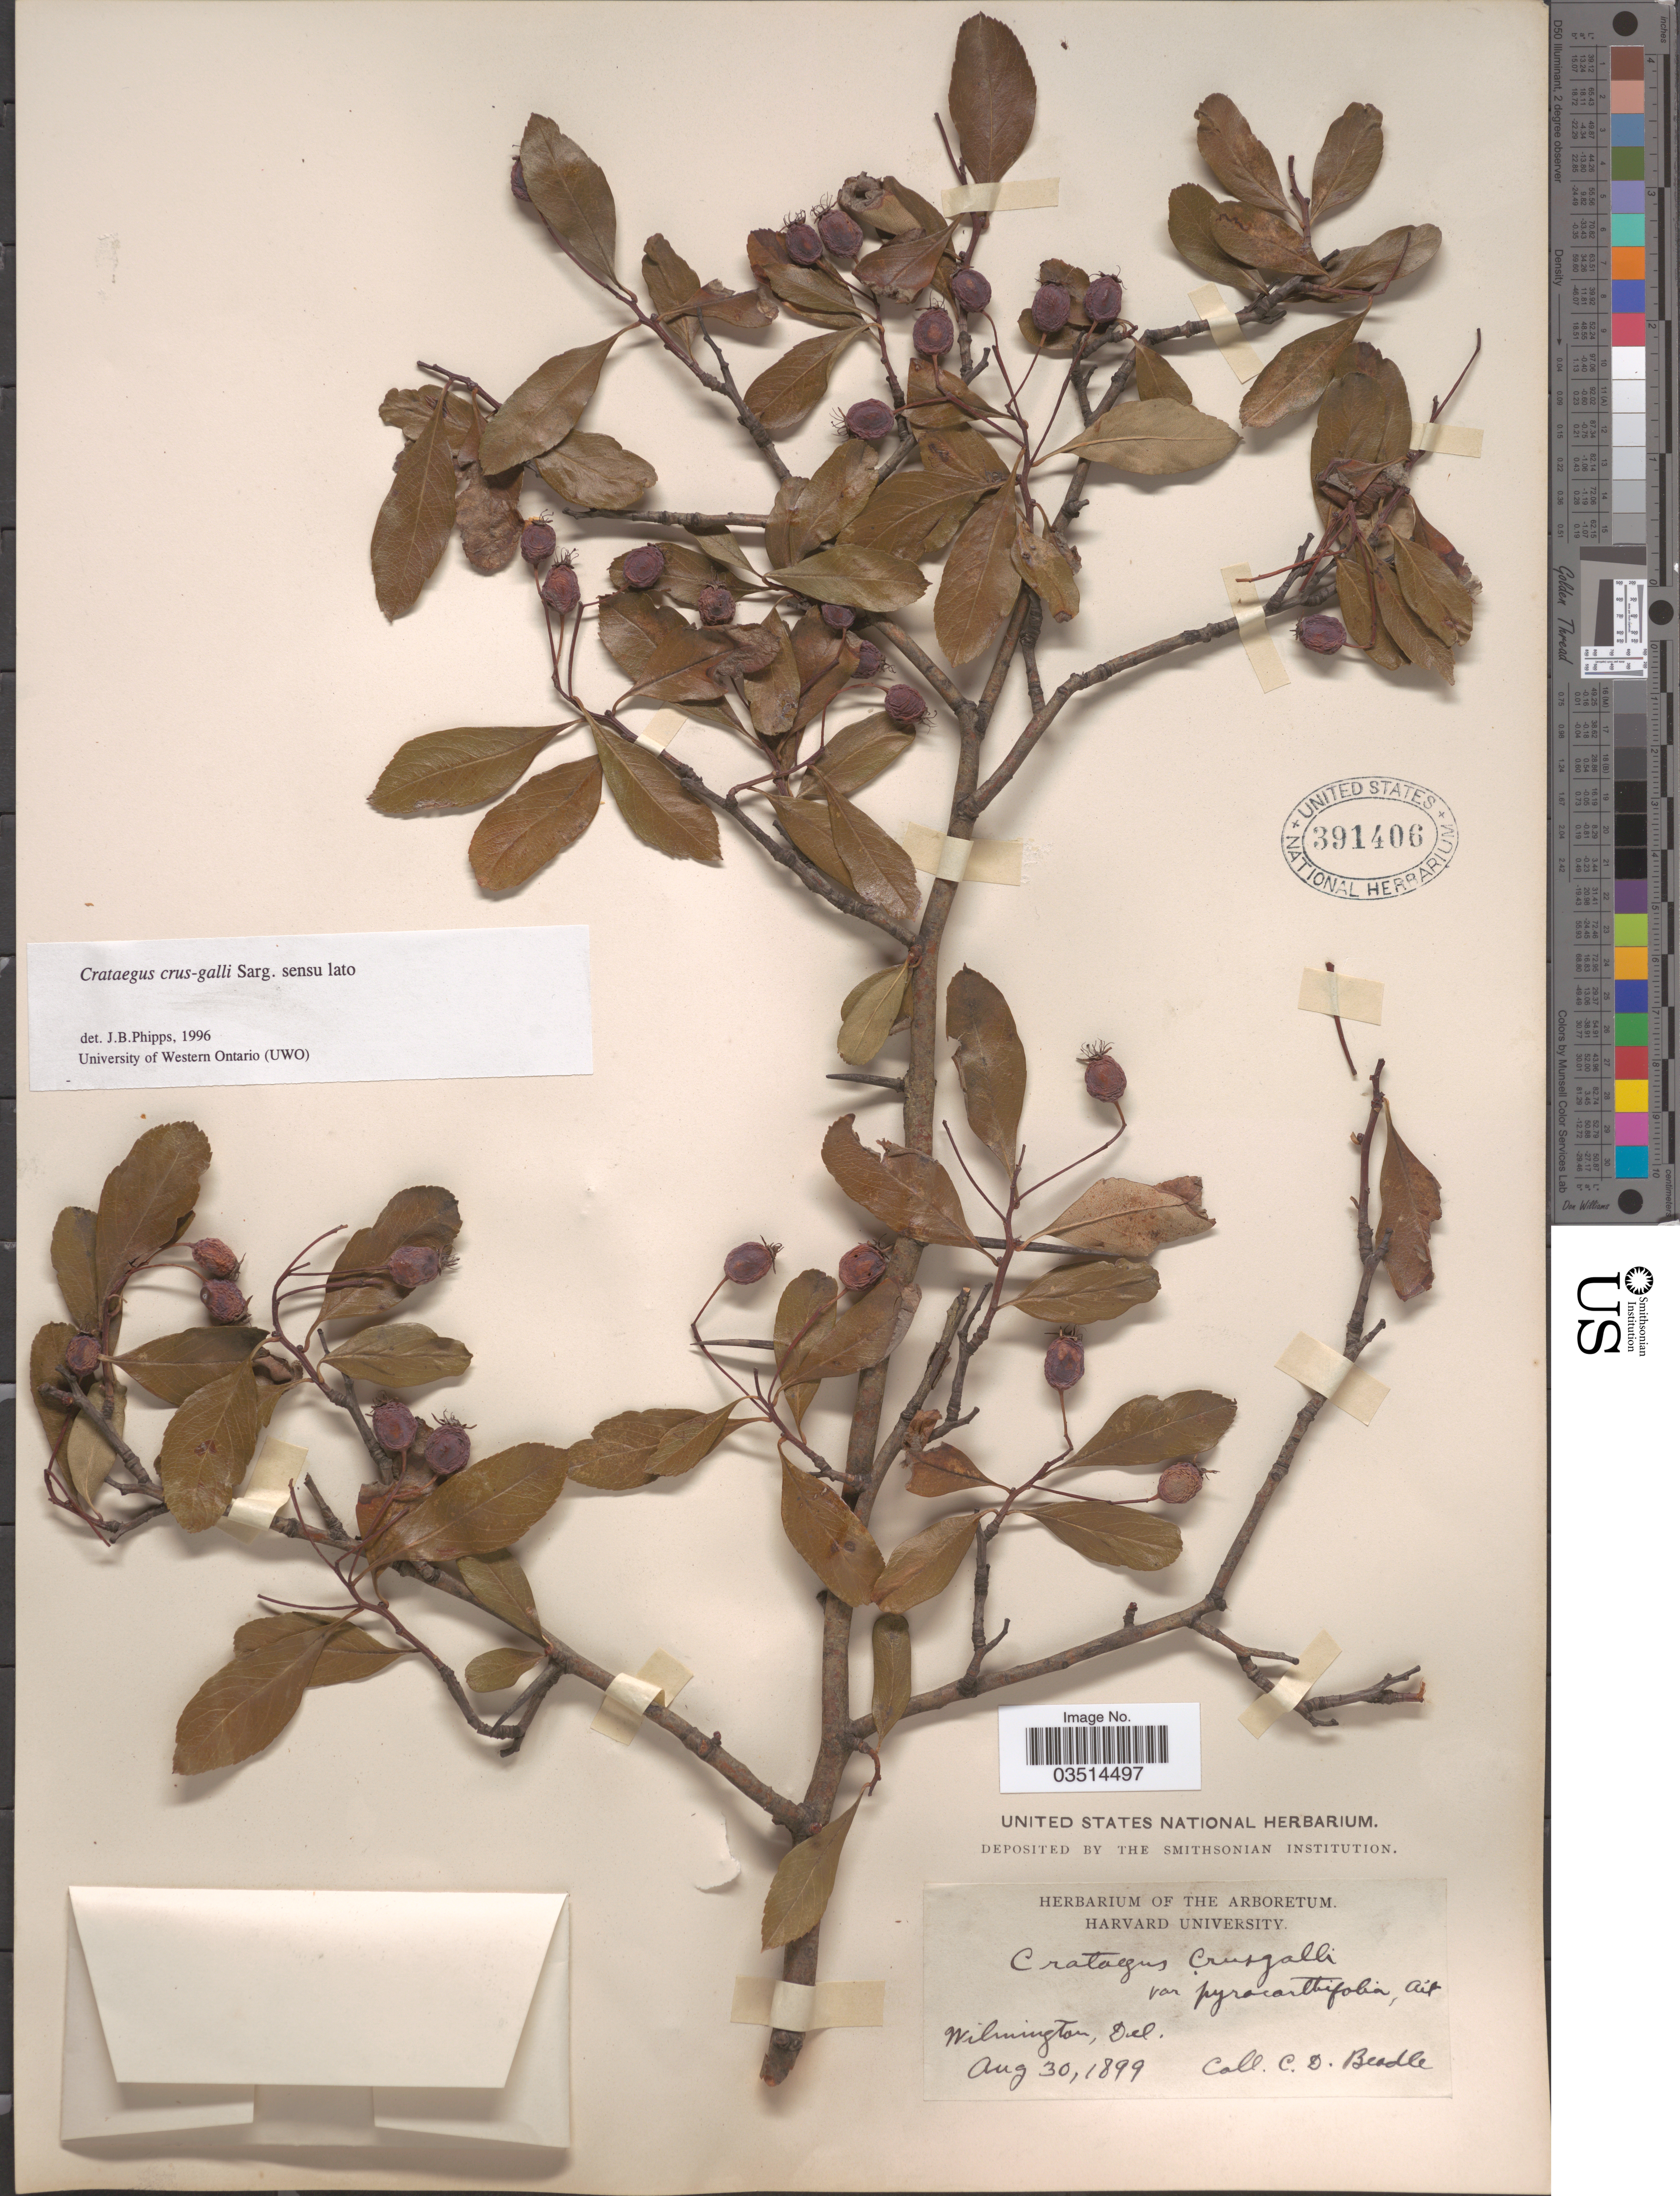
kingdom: Plantae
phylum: Tracheophyta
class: Magnoliopsida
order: Rosales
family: Rosaceae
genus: Crataegus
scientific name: Crataegus crus-galli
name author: L.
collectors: C. Beadle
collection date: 1899-08-30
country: United States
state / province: Delaware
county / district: New Castle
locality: Wilmington.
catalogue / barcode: US 391406